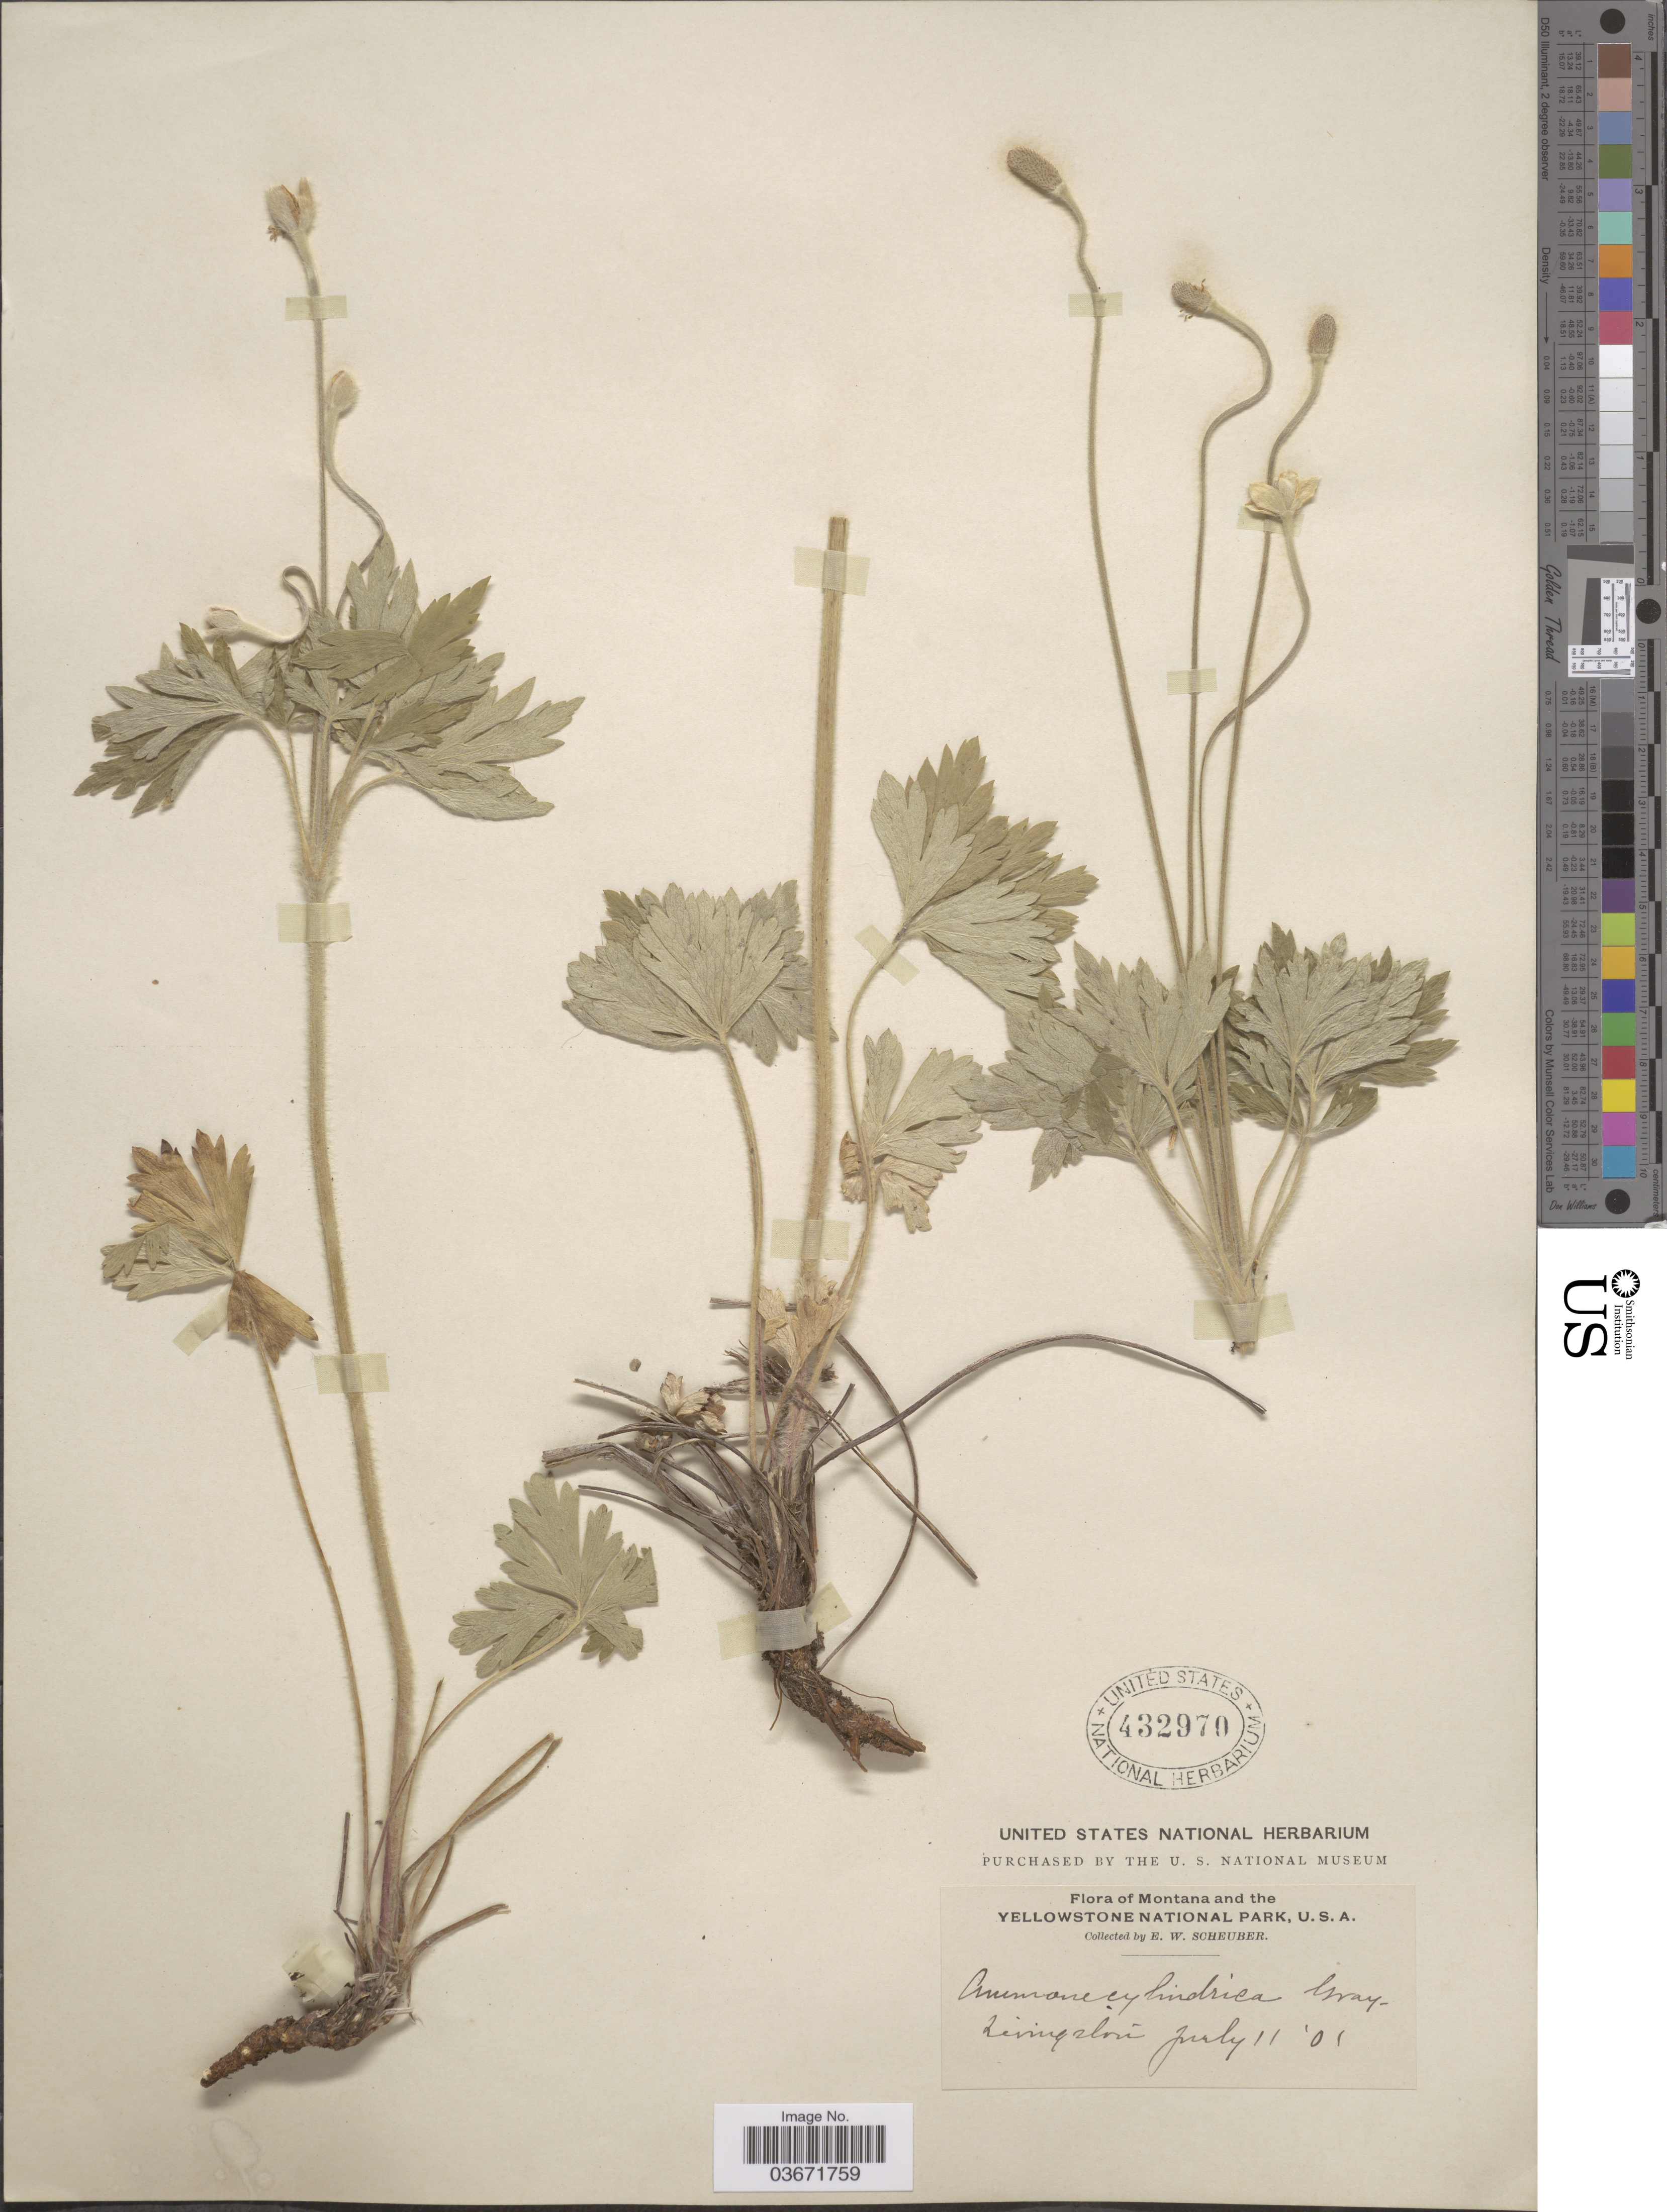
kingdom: Plantae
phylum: Tracheophyta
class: Magnoliopsida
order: Ranunculales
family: Ranunculaceae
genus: Anemone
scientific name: Anemone cylindrica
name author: A. Gray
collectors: E. Scheuber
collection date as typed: Transcribed d/m/y: 11/7/1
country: United States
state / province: Montana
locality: The Yellowstone National Park. Livingston.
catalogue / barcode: US 432970